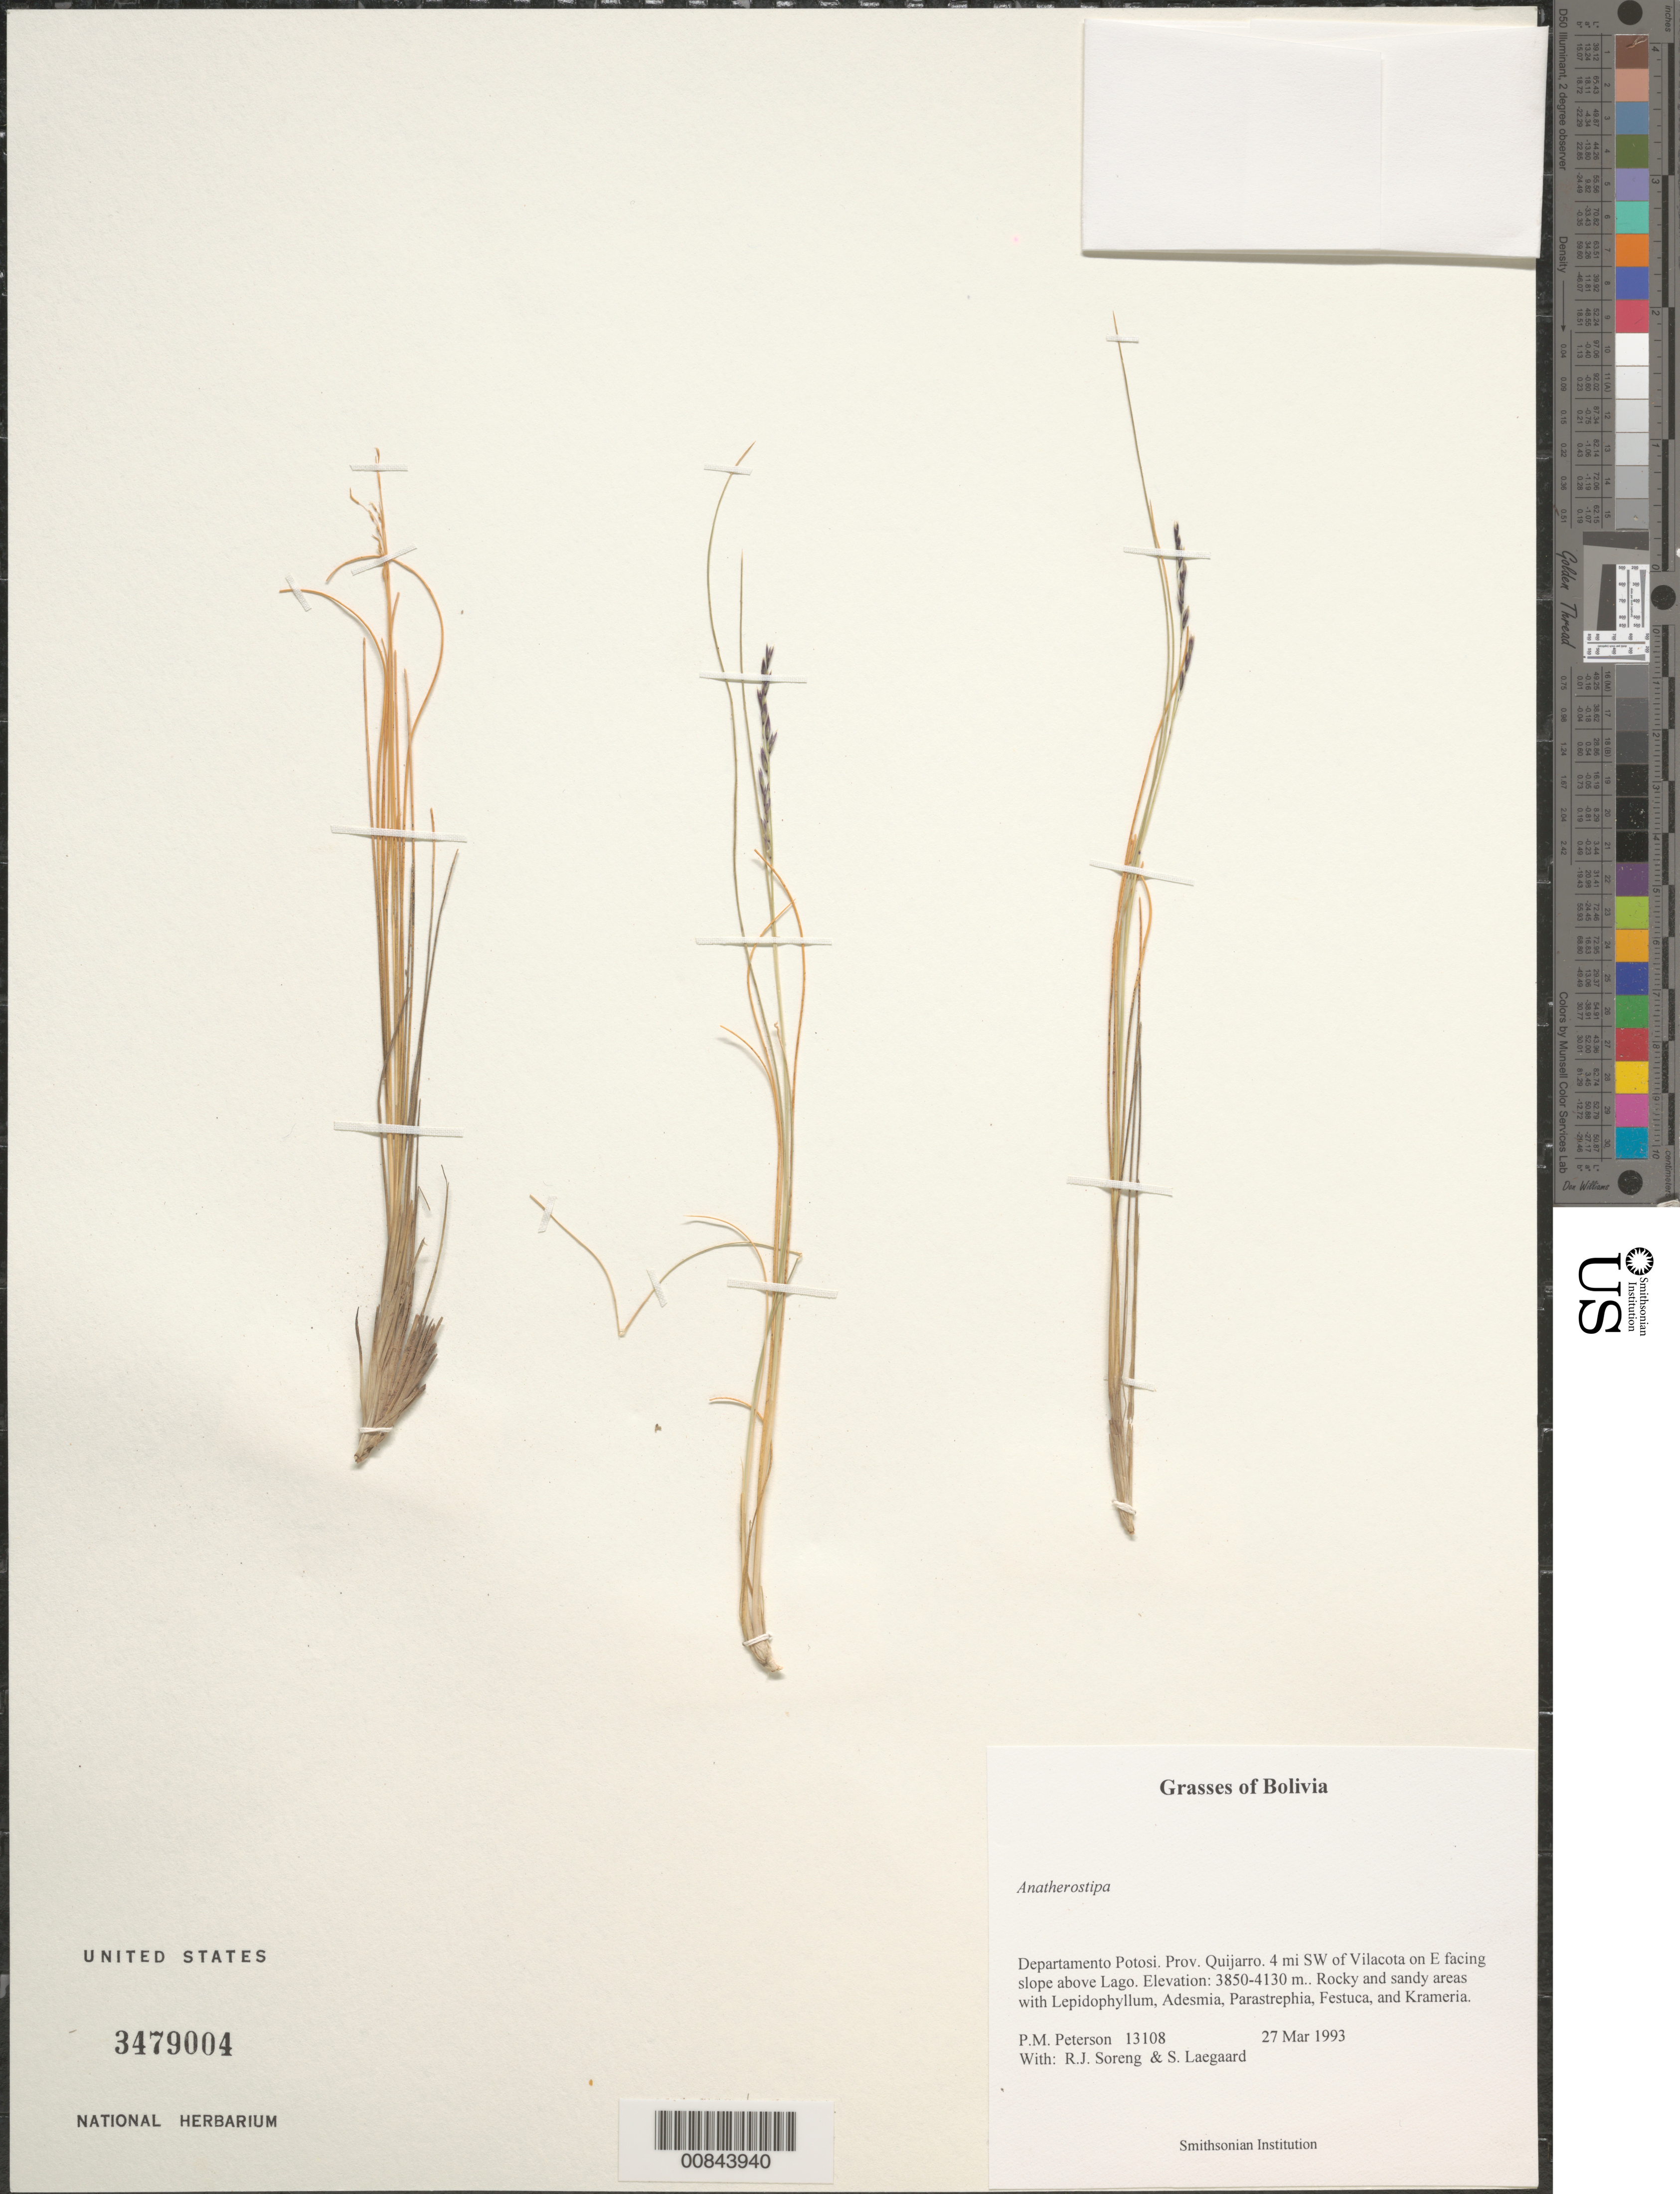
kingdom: Plantae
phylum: Tracheophyta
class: Liliopsida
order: Poales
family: Poaceae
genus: Anatherostipa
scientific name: Anatherostipa sp.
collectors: P. M. Peterson, R. J. Soreng & S. Lægaard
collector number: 13108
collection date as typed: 27 Mar 1993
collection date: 1993-03-27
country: Bolivia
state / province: Potosi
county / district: Quijarro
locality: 4 mi SW of Vilacota on E facing slope above Lago.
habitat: Rocky and sandy areas with Lepidophyllum, Adesmia, Parastrephia, Festuca, and Krameria.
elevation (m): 3850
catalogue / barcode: US 3479004